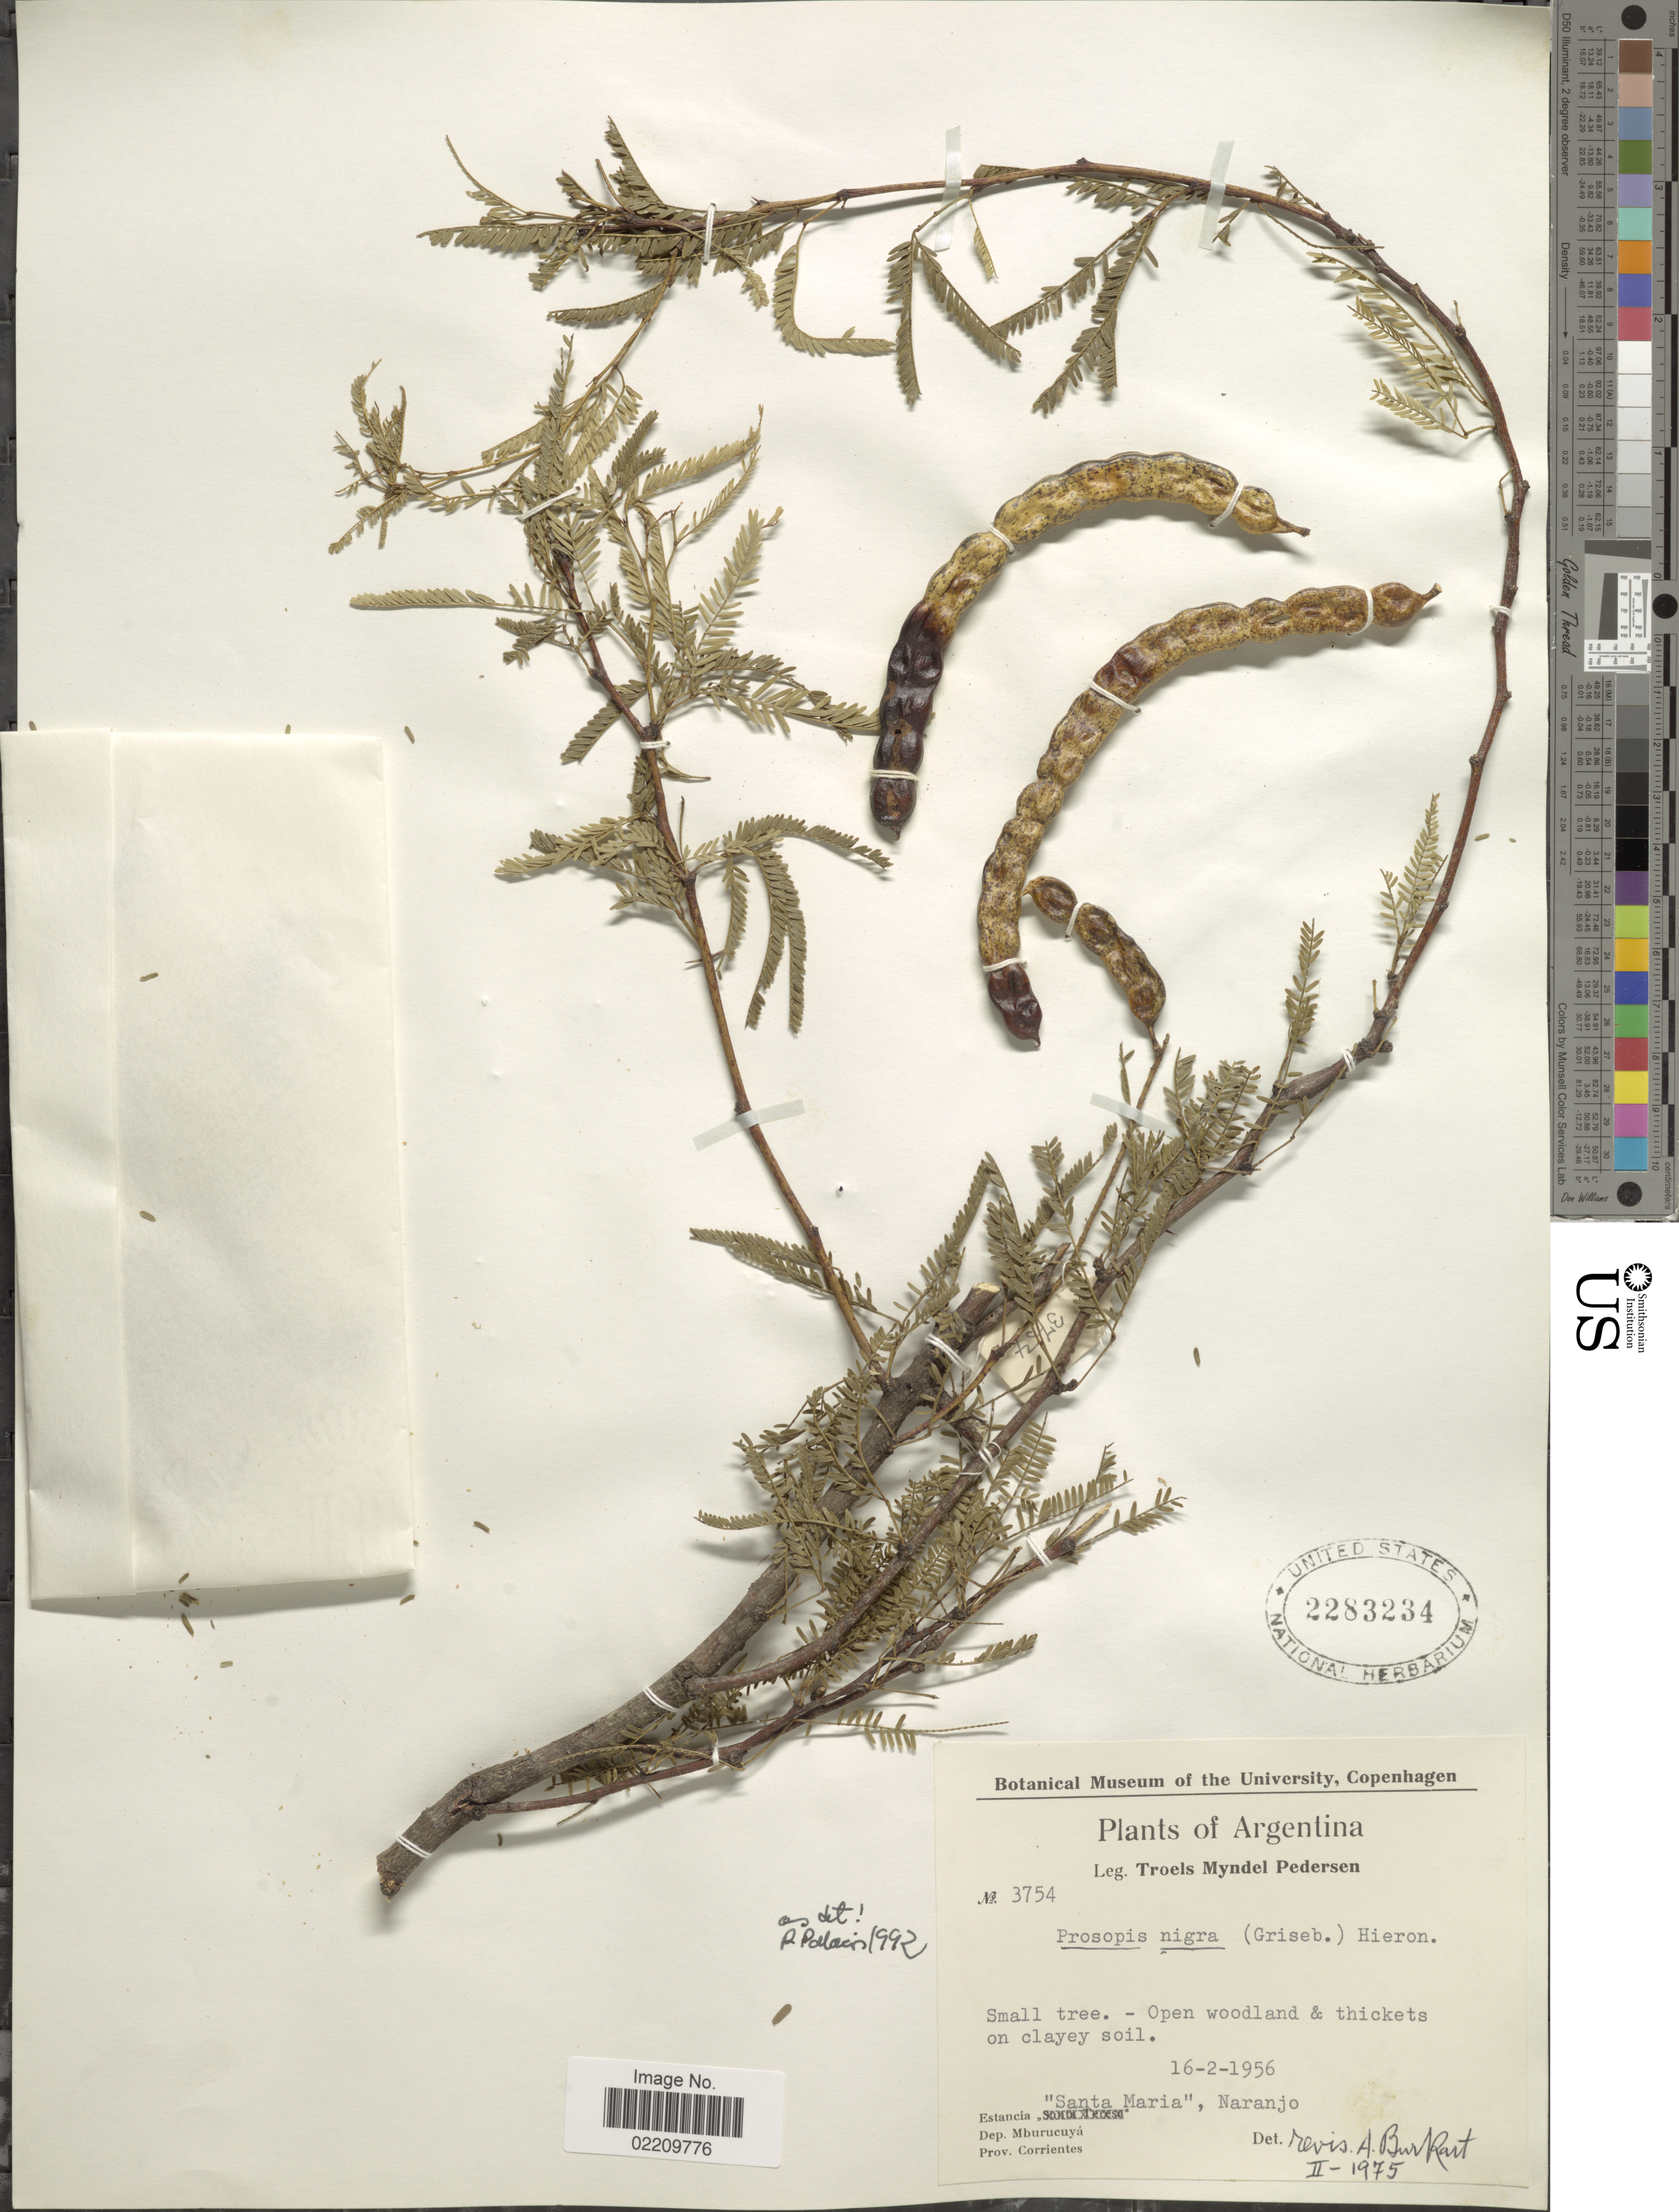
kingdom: Plantae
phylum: Tracheophyta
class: Magnoliopsida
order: Fabales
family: Fabaceae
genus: Neltuma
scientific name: Neltuma nigra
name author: (Griseb.) C. E. Hughes & G.P. Lewis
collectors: T. Pederson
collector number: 3754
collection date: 1956-02-16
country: Argentina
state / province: Corrientes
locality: Estancia "Santa Maria", Naranjo. Dep. Mburucuyá. Prov. Corrientes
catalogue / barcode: US 2283234